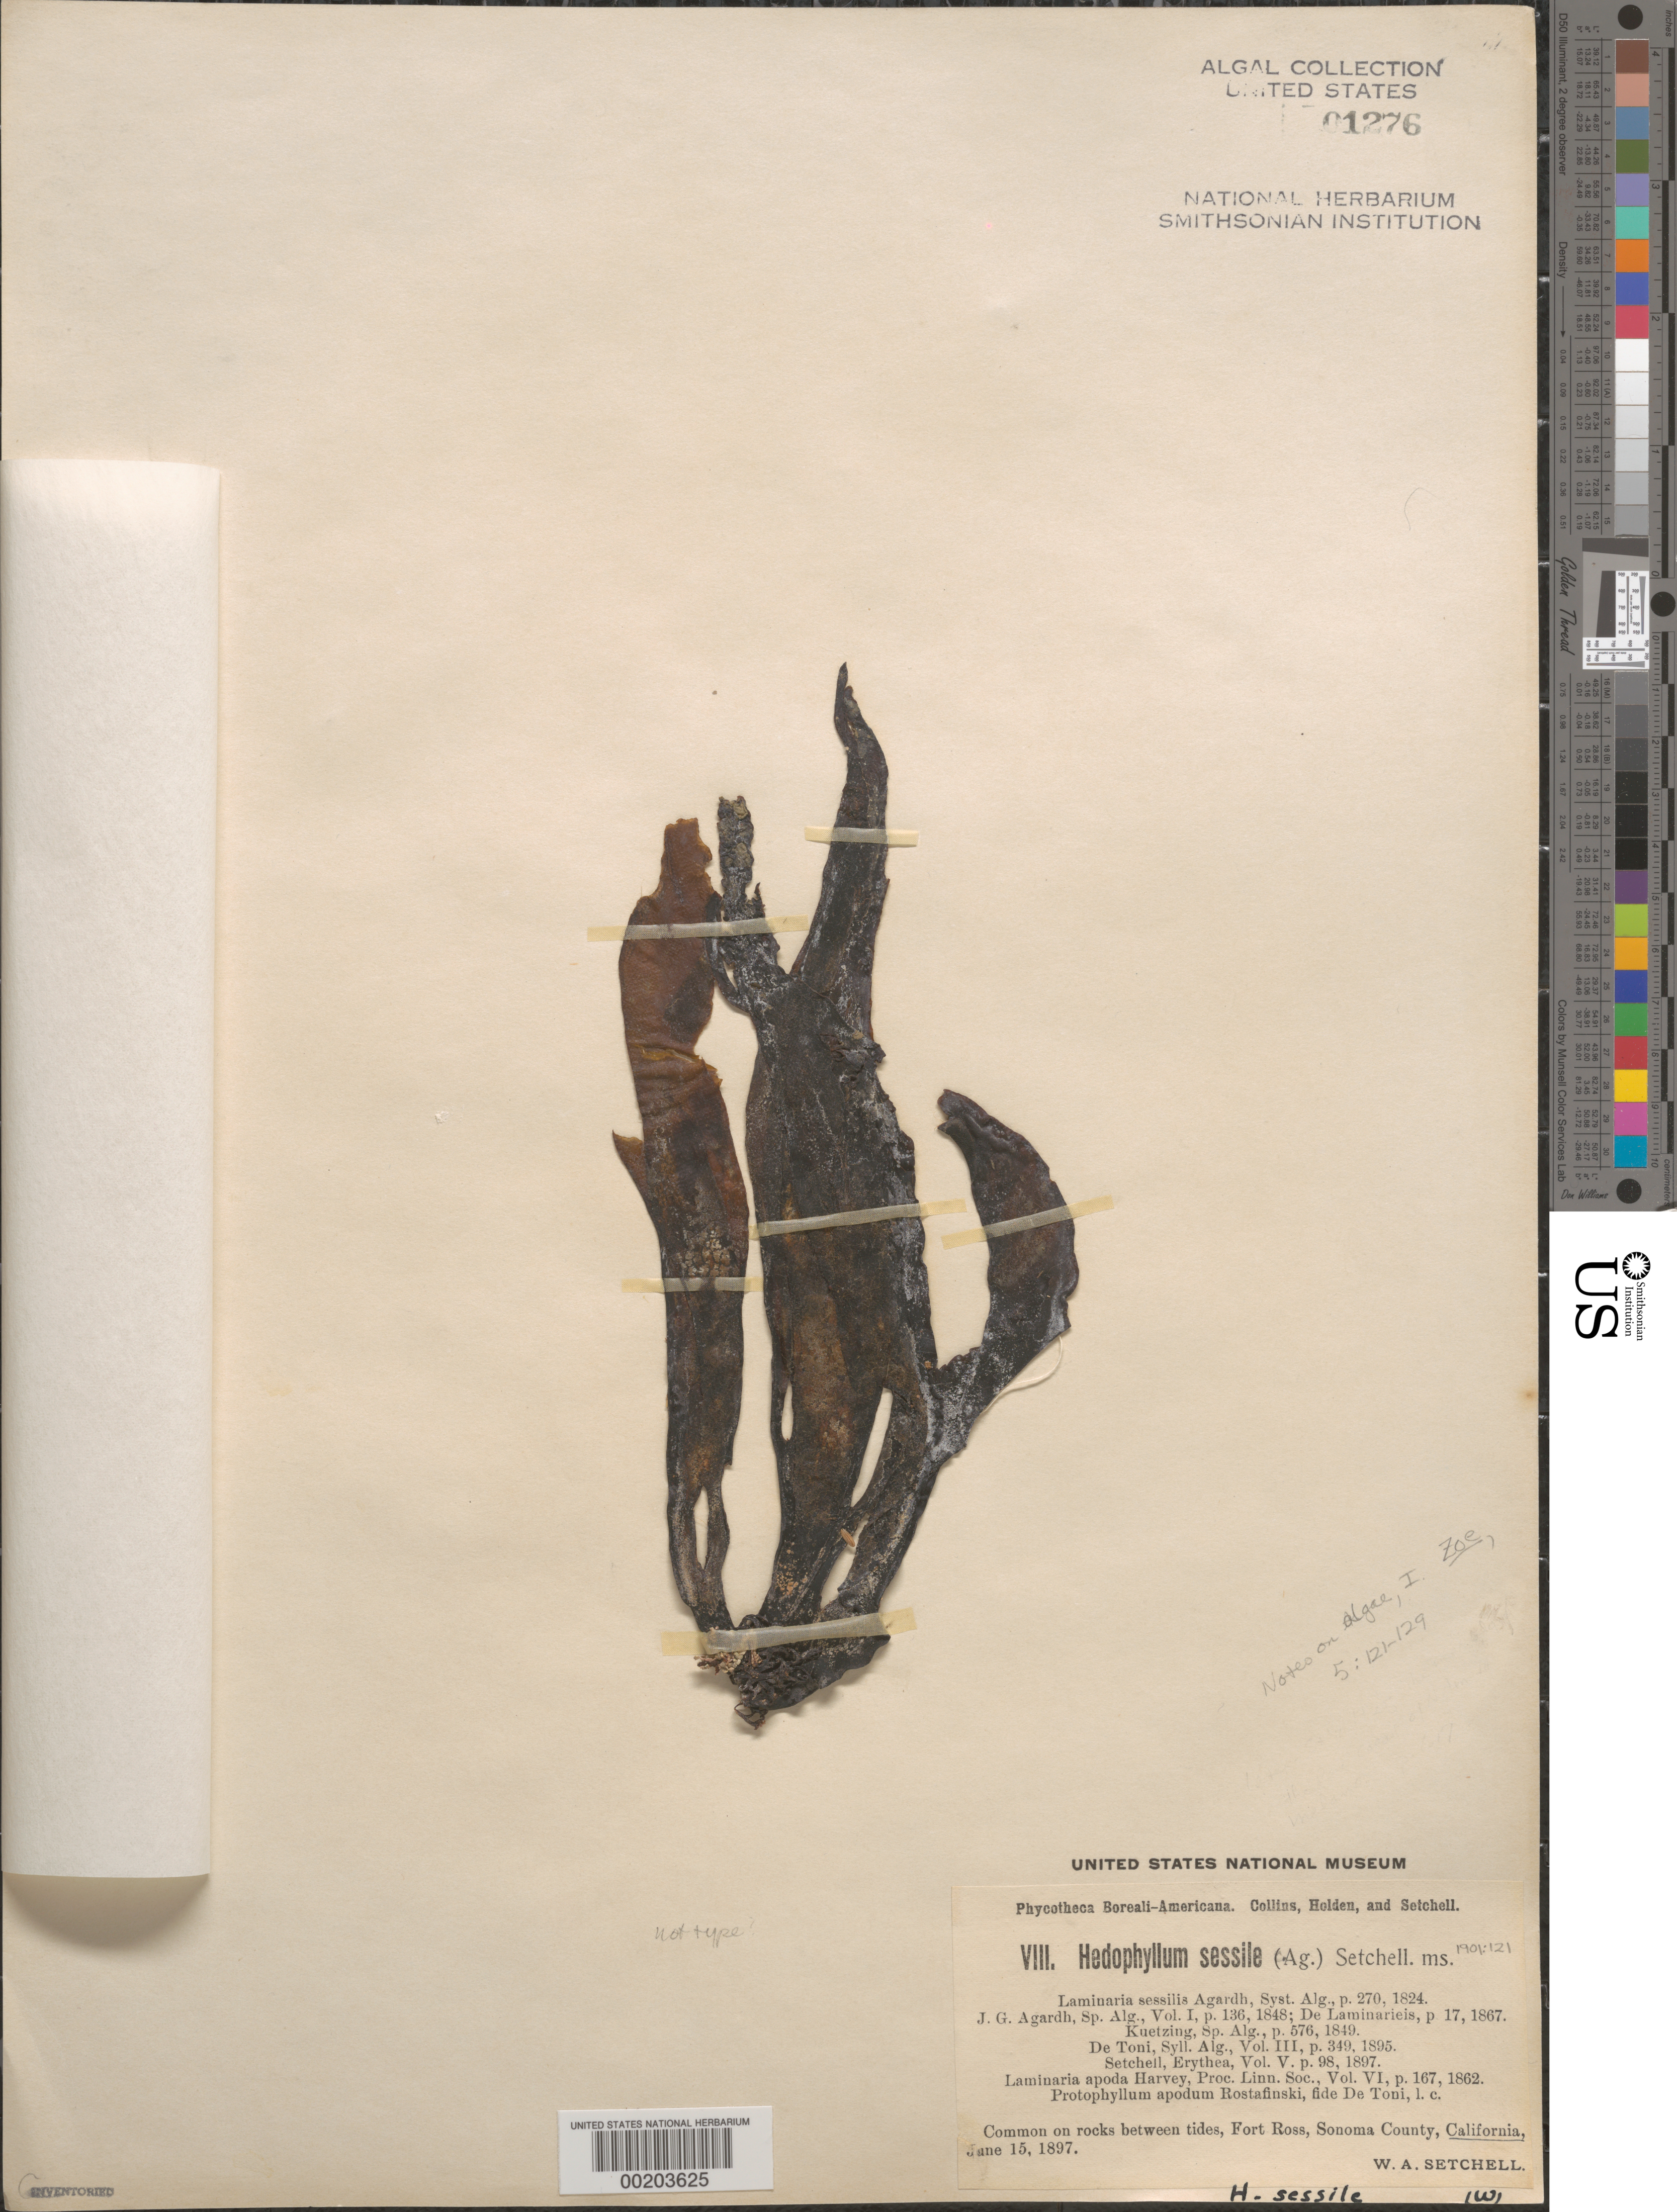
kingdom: Chromista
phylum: Ochrophyta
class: Phaeophyceae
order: Laminariales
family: Laminariaceae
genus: Hedophyllum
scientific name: Hedophyllum sessile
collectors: W. Setchell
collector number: PB-A VIII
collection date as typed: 15 Jun 1897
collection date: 1897-06-15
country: United States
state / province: California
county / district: Sonoma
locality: Fort Ross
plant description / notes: Collins, Holden & Setchell, Phycotheca Boreali-Americana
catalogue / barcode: US 1276